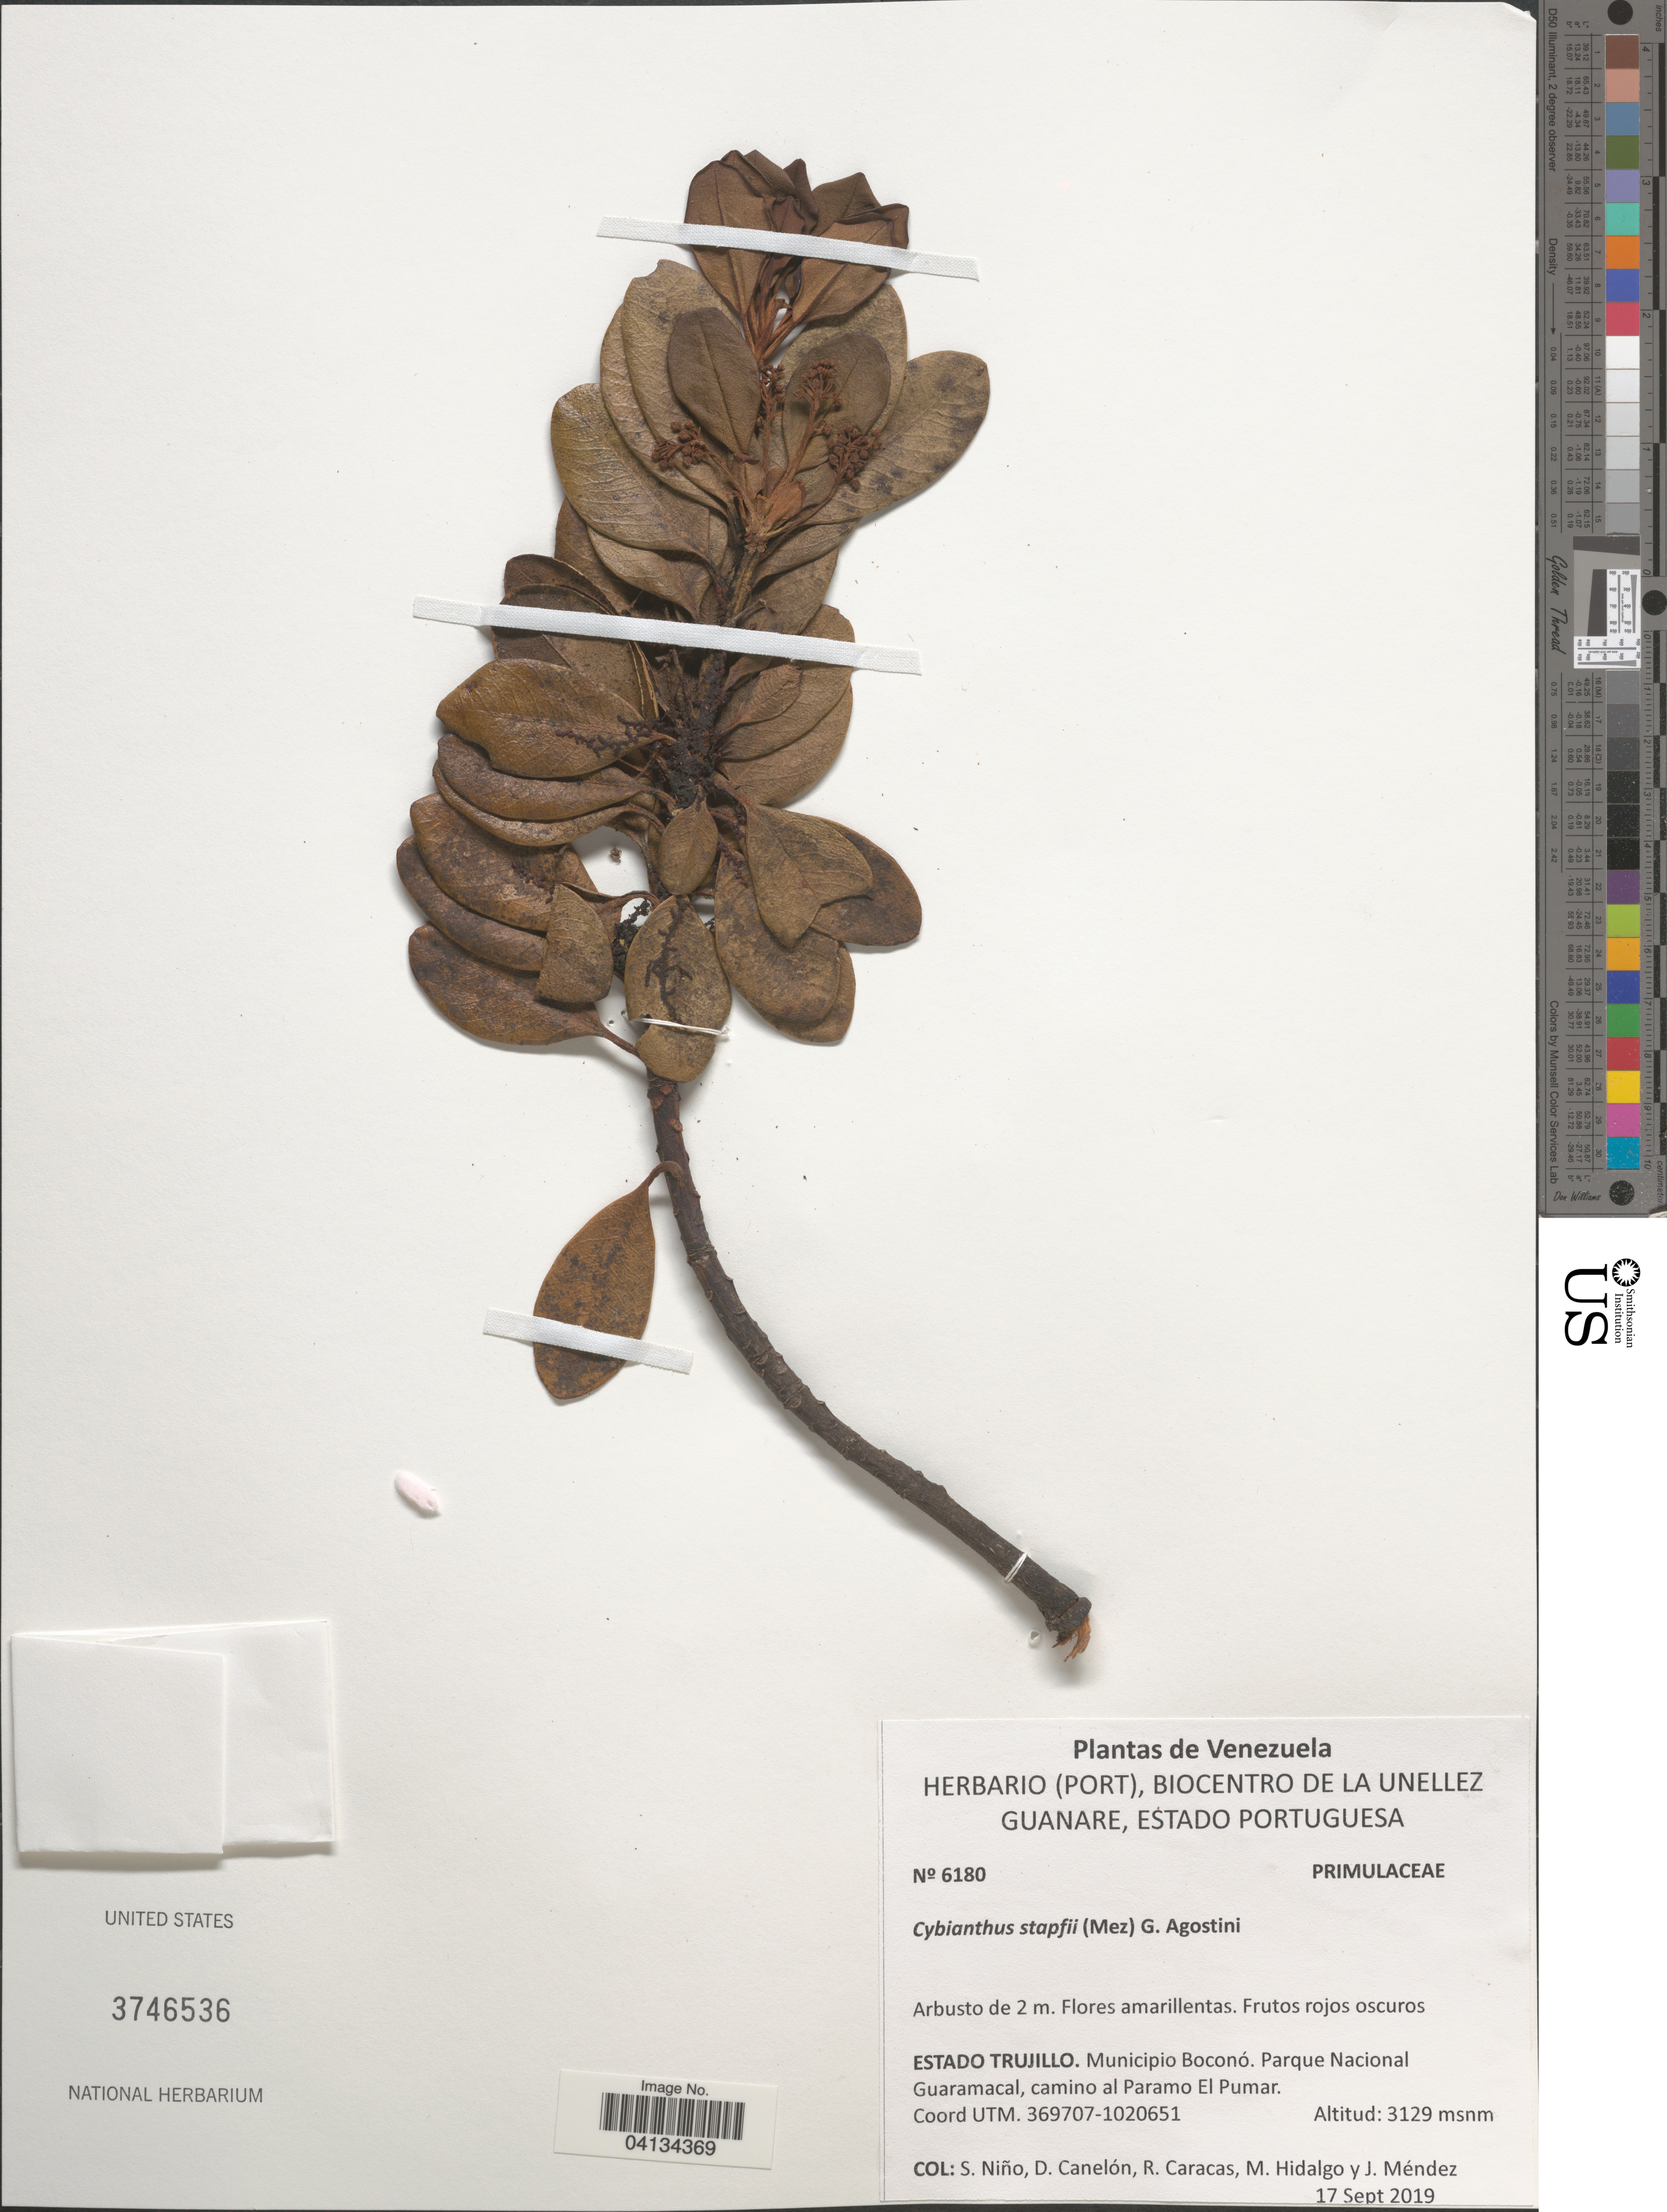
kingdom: Plantae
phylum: Tracheophyta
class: Magnoliopsida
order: Ericales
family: Primulaceae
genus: Cybianthus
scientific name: Cybianthus stapfii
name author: (Mez) G. Agostini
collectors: S. M. Niño, D. Canelón, R. Caracas, M. Hidalgo & J. Mendez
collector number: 6180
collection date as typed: Transcribed d/m/y: 17/9/2019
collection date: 2019-09-17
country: Venezuela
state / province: Trujillo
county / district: Boconó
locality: Parque Nacional Guaramacal, camino al Páramo El Pumar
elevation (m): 3129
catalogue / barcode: US 3746536